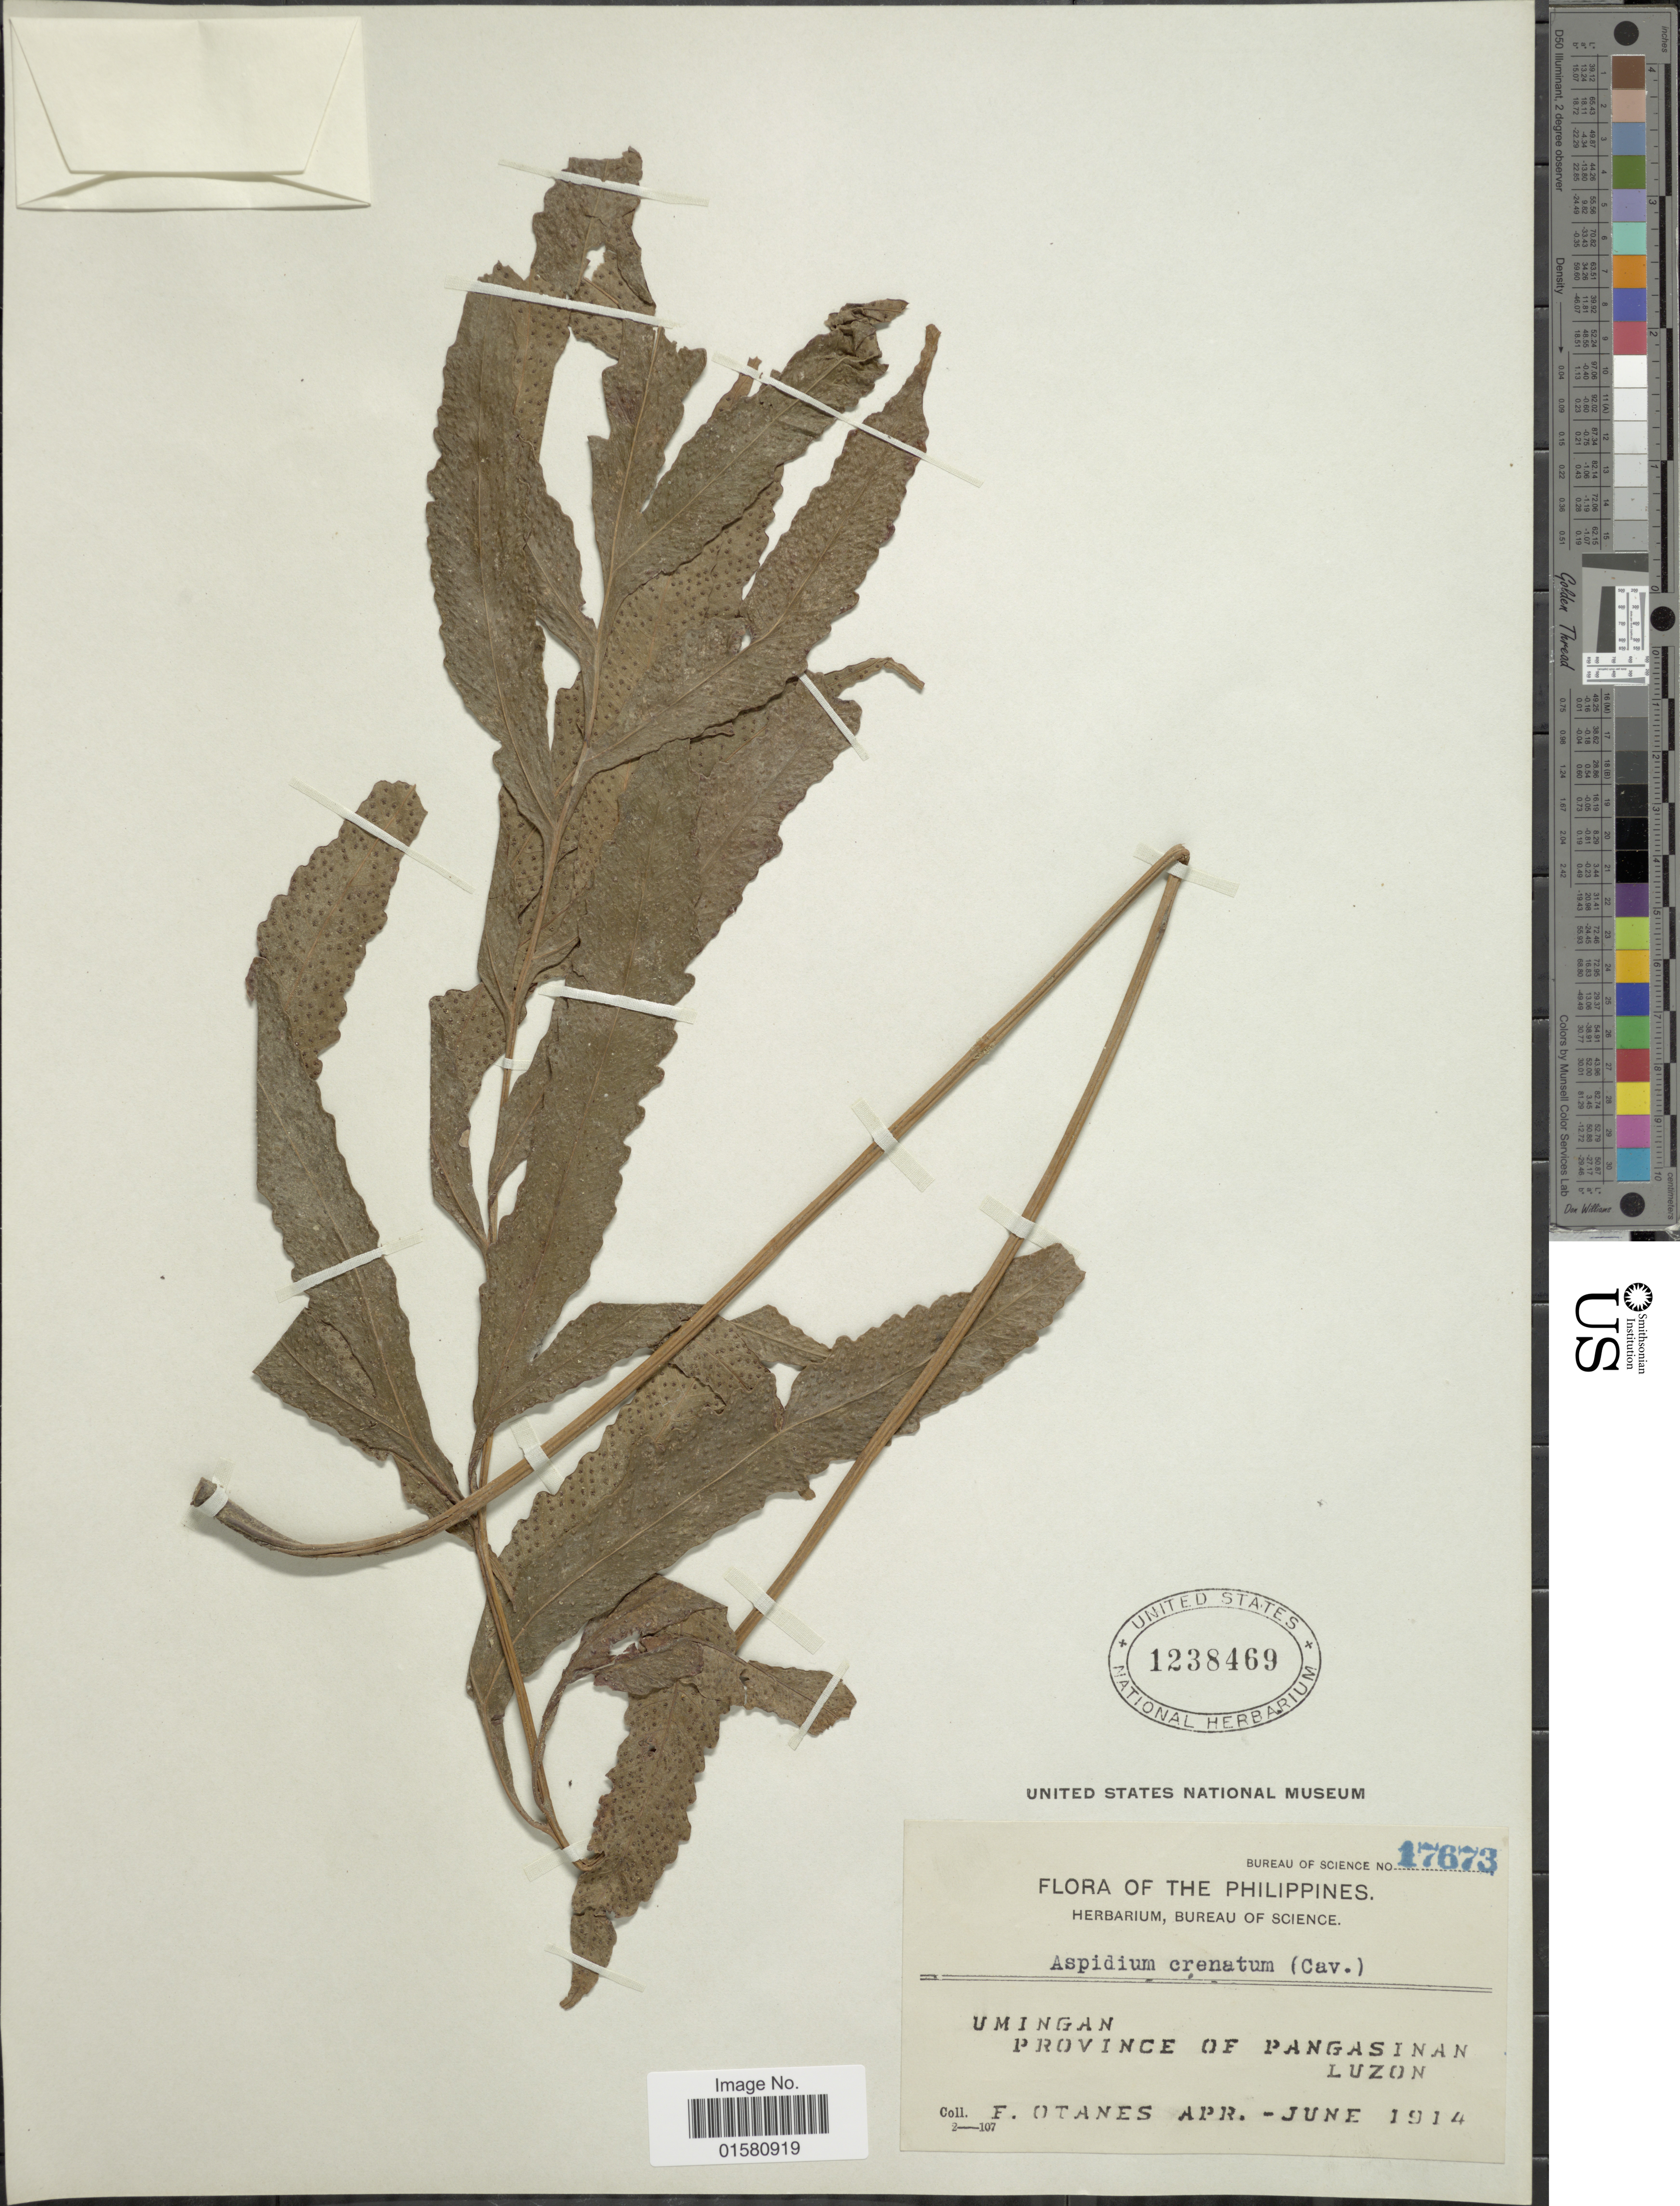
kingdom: Plantae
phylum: Tracheophyta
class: Polypodiopsida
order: Polypodiales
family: Tectariaceae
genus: Tectaria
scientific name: Tectaria crenata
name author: Cav.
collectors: F. Q. Otanes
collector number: Bureau of Science 17673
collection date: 1914-04/1914-06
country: Philippines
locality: Umingan, Province of Pangasinan, Luzon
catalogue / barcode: US 1238469